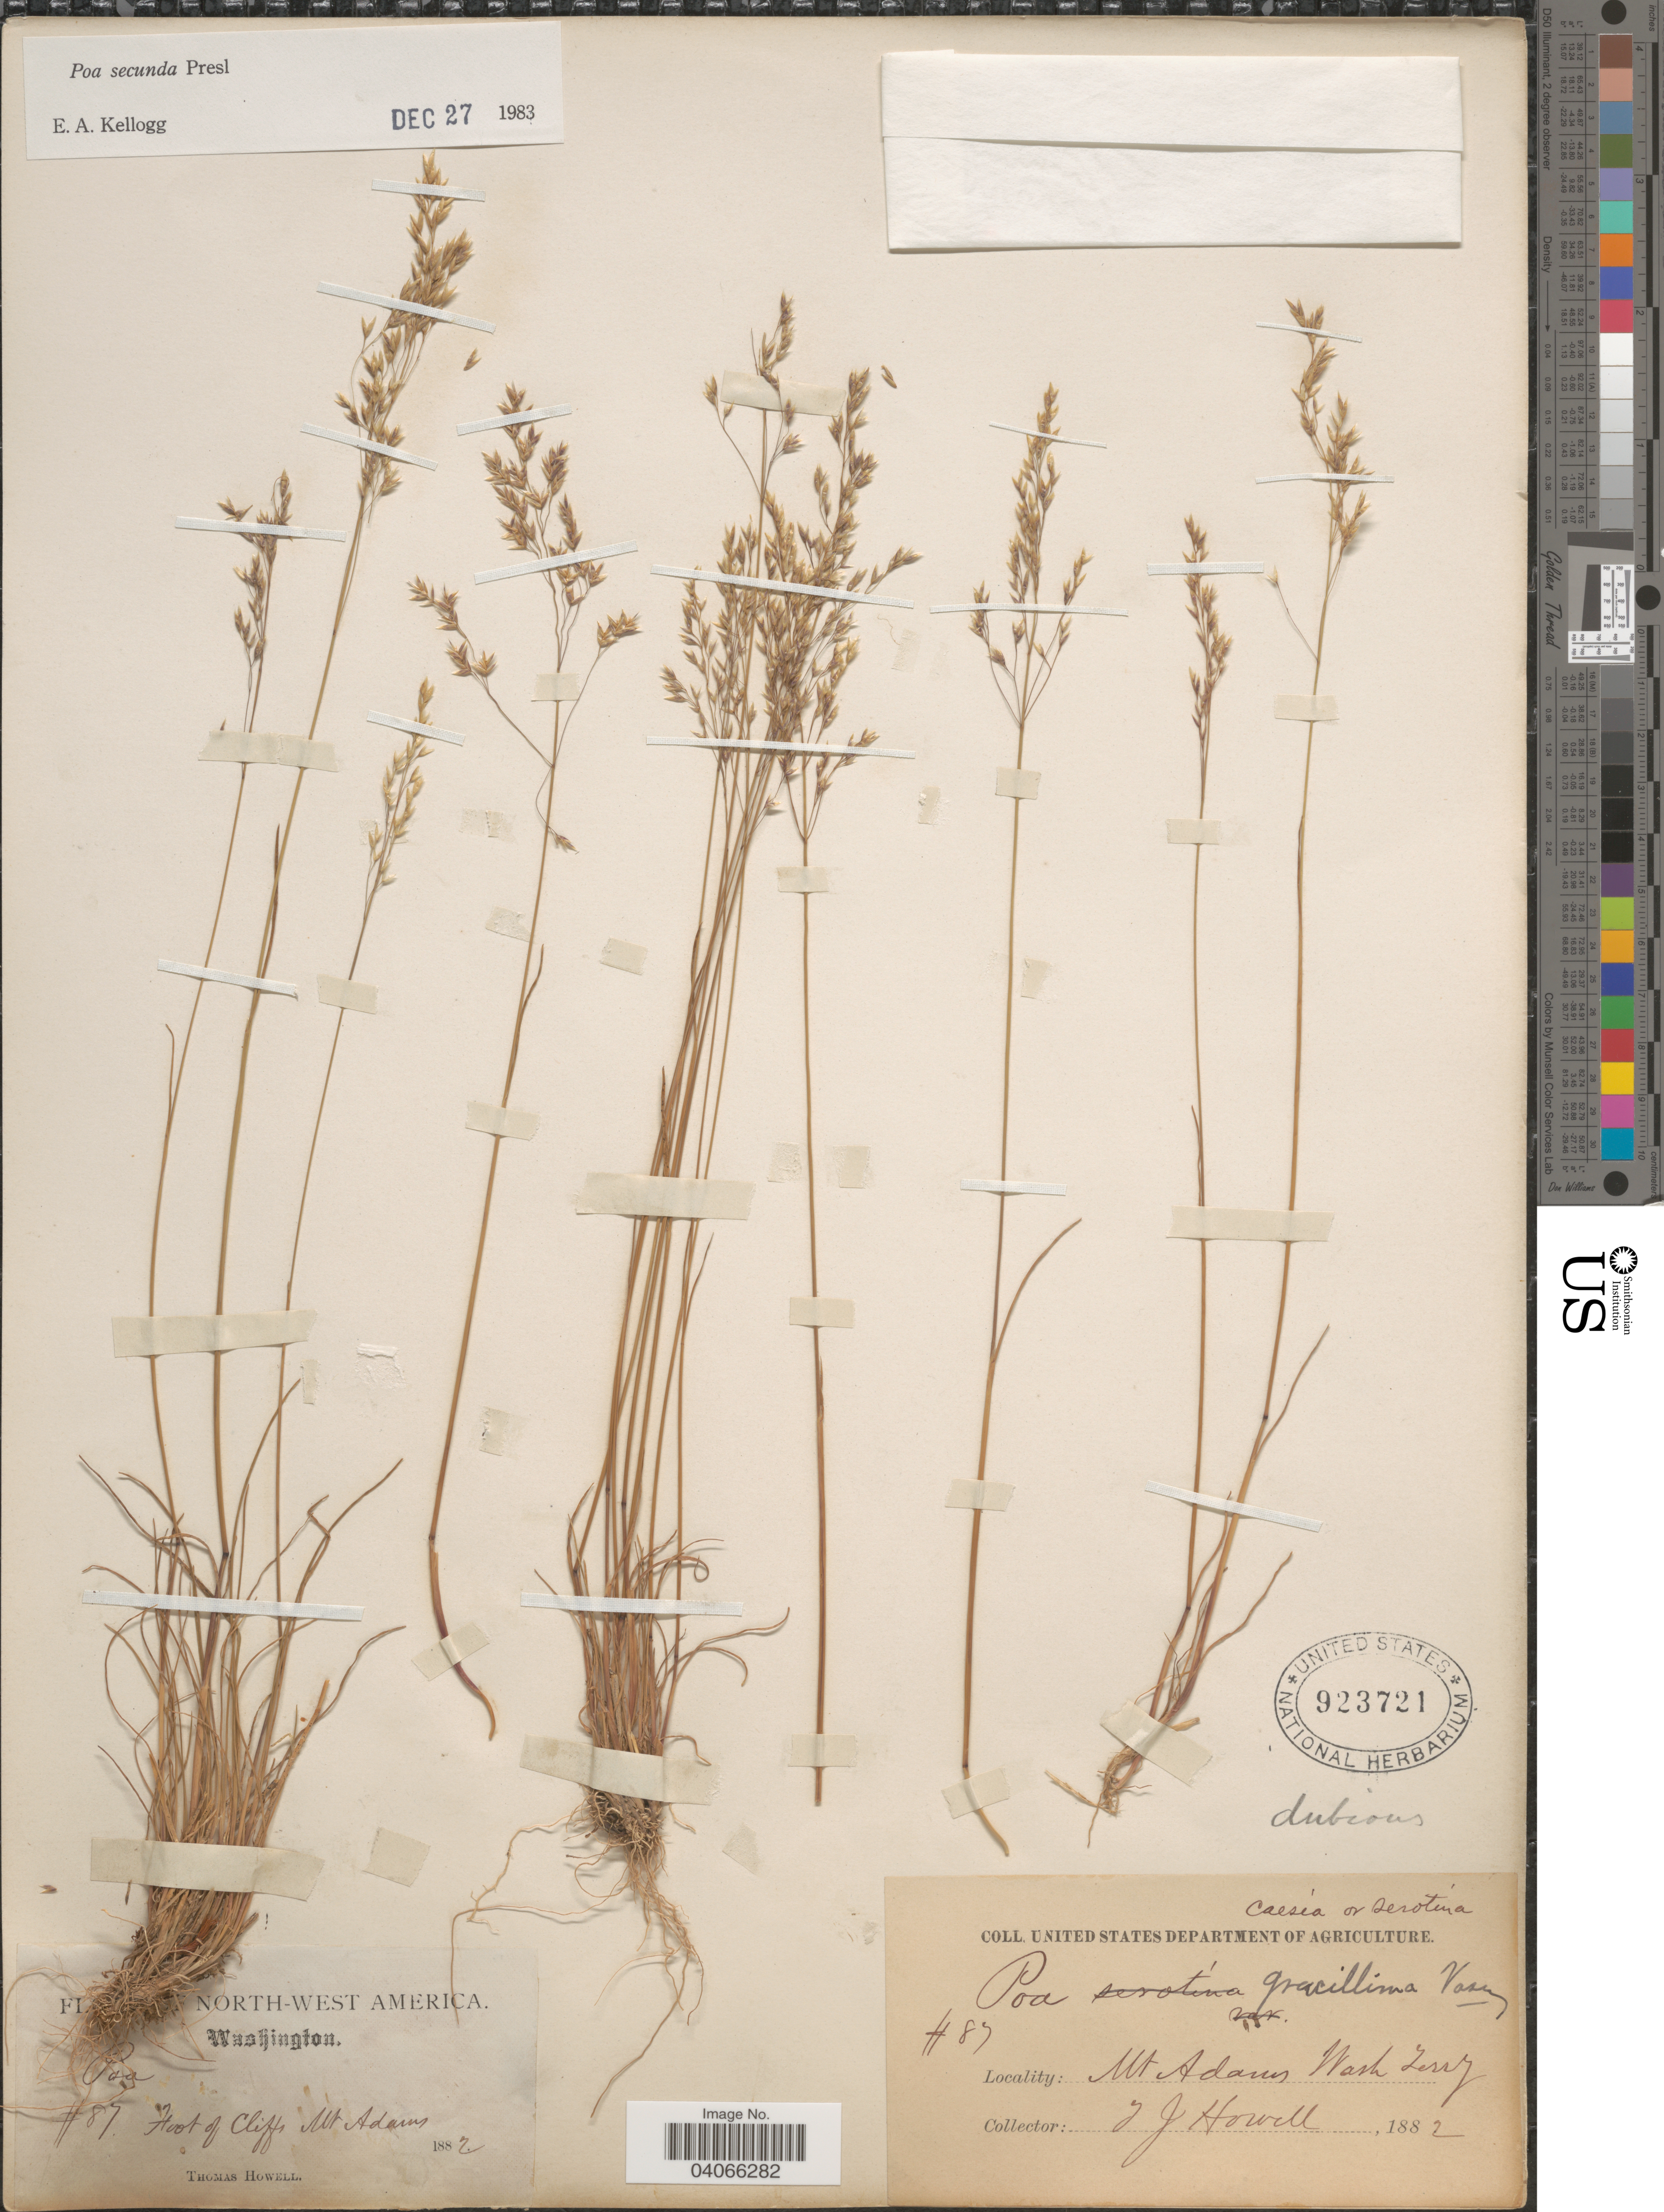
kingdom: Plantae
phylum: Tracheophyta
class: Liliopsida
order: Poales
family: Poaceae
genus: Poa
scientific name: Poa secunda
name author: J. Presl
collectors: T. J. Howell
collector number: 87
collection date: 1882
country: United States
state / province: Washington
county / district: Yakima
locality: Mt. Adams. North-West America. Foot of Cliffs.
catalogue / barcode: US 923721